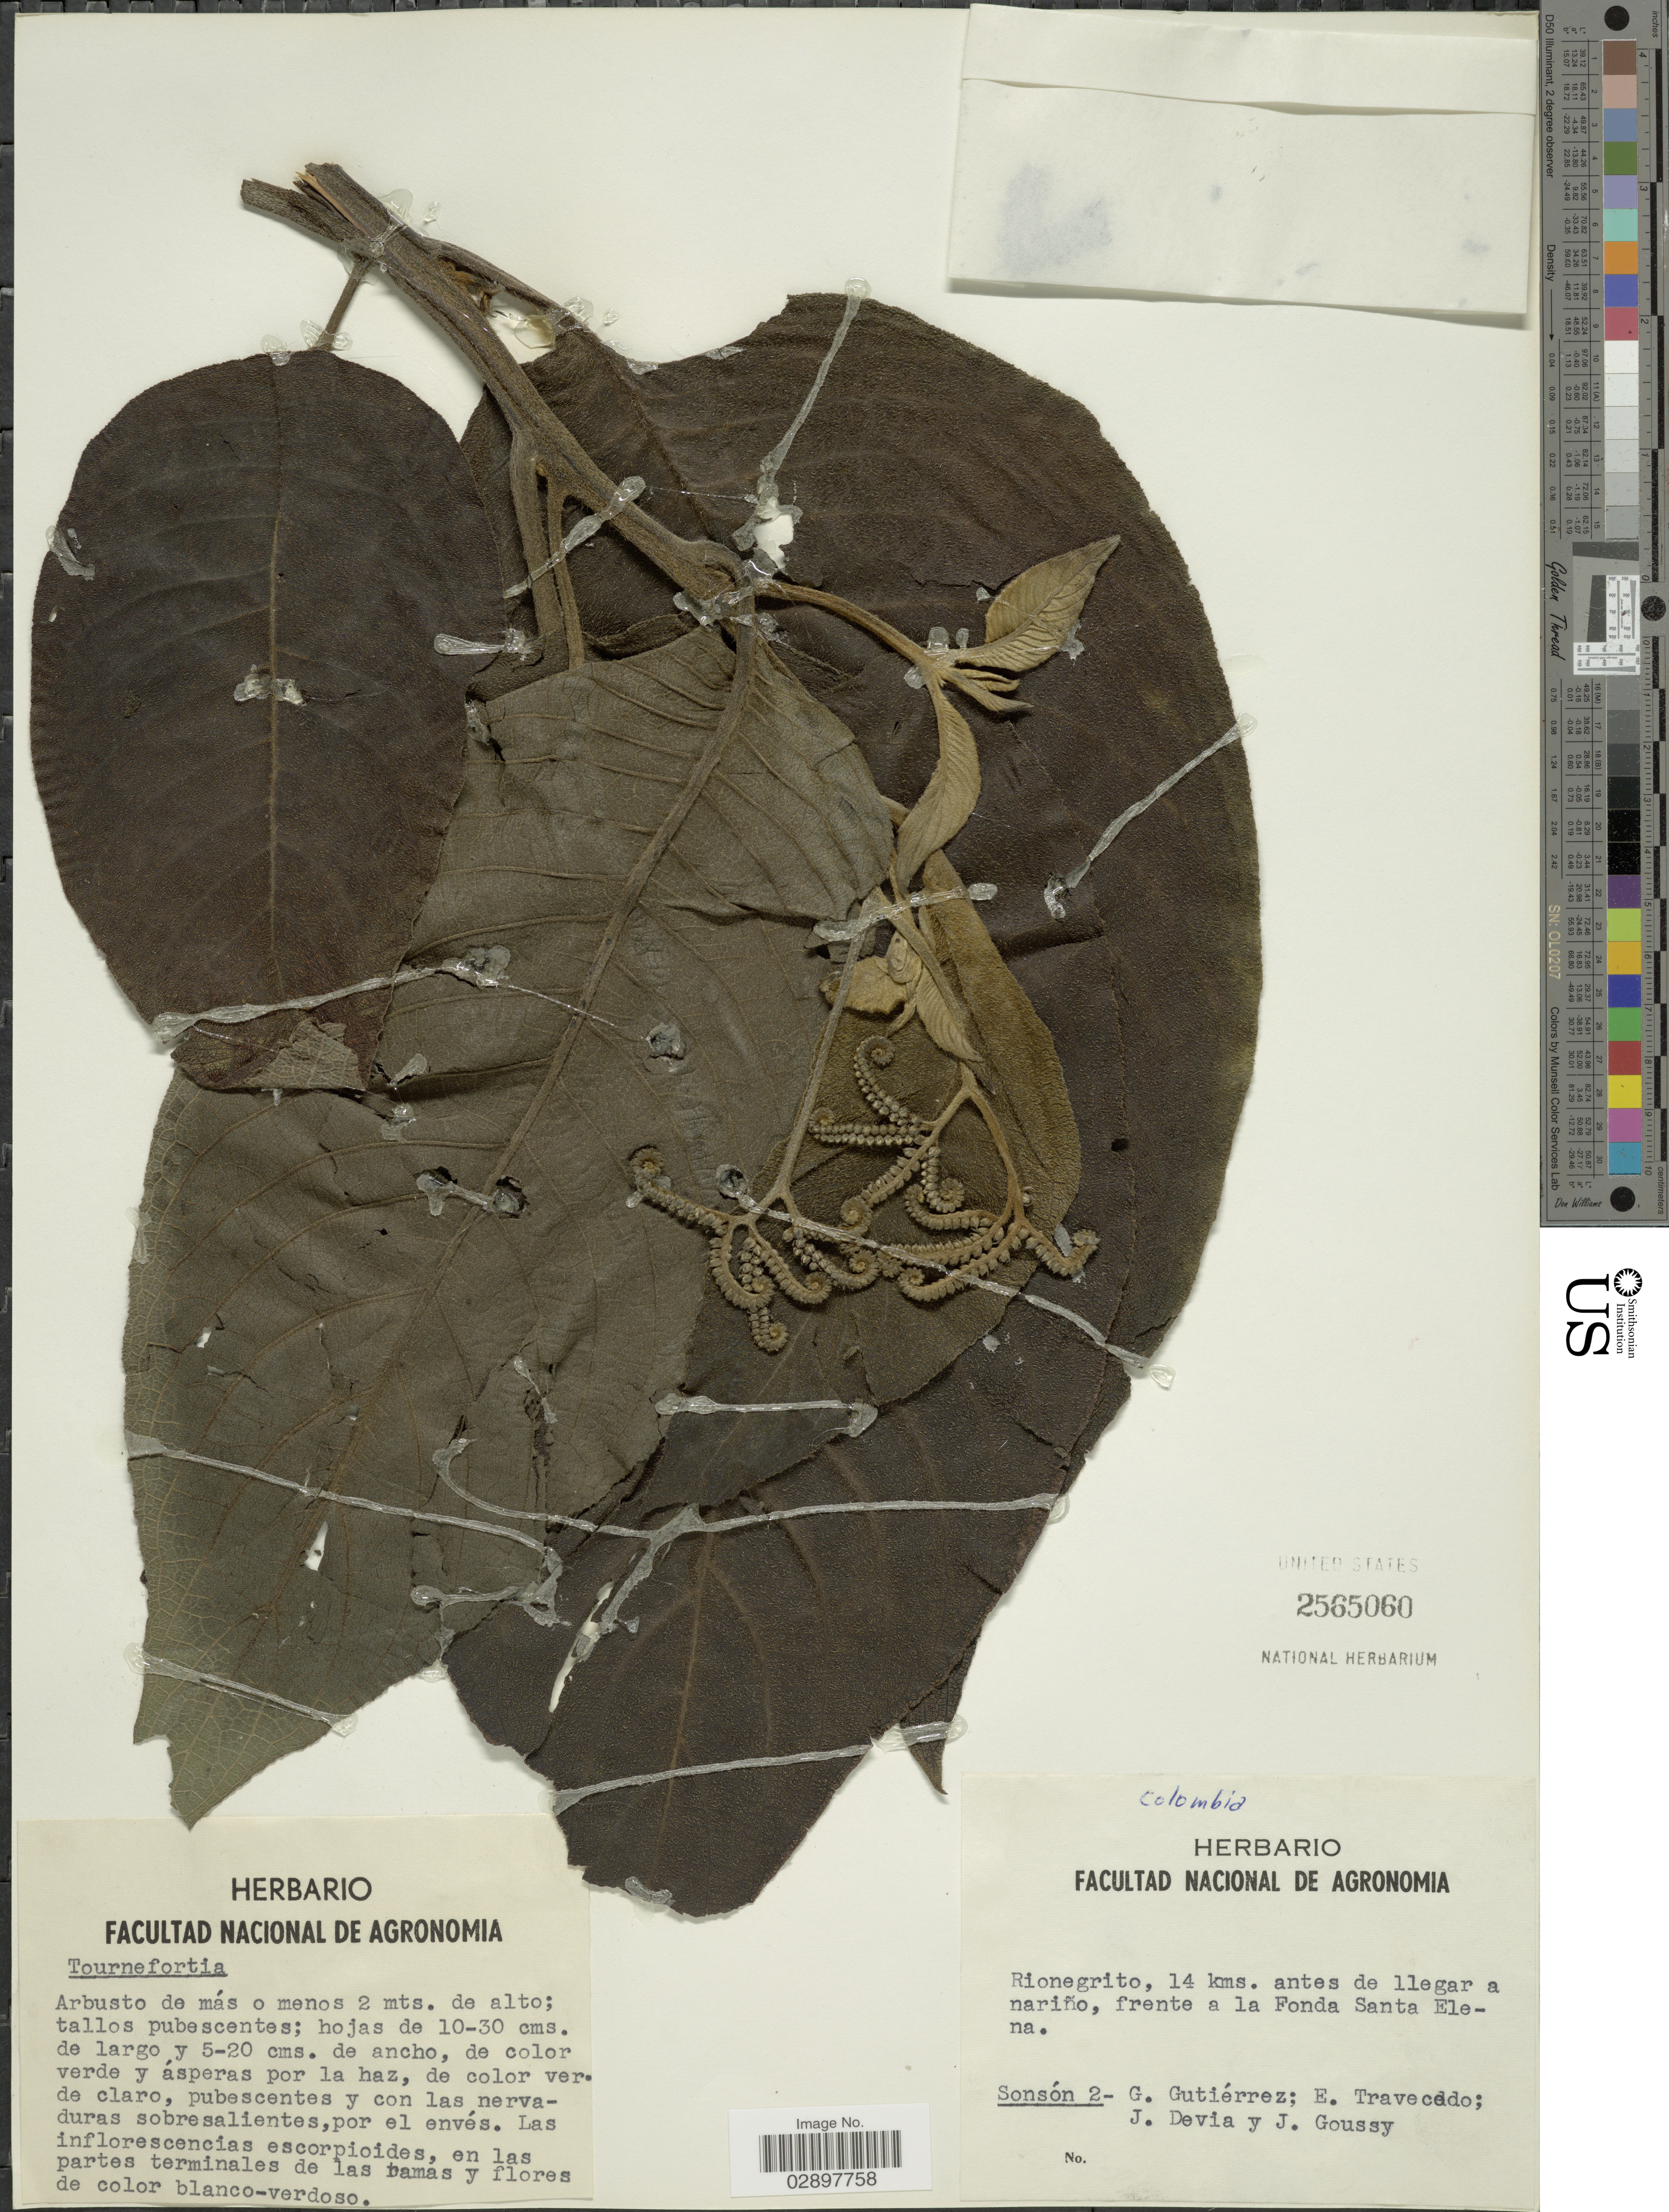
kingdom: Plantae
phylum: Tracheophyta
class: Magnoliopsida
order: Boraginales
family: Heliotropiaceae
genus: Tournefortia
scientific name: Tournefortia sp.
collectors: G. Gutiérrez, E. Travecedo, J. Devia & J. Goussy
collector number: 2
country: Colombia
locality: Rionegrito, 14 kms. antes de llegar a nariño, frente a la Fonda Santa Elena.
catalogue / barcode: US 2565060